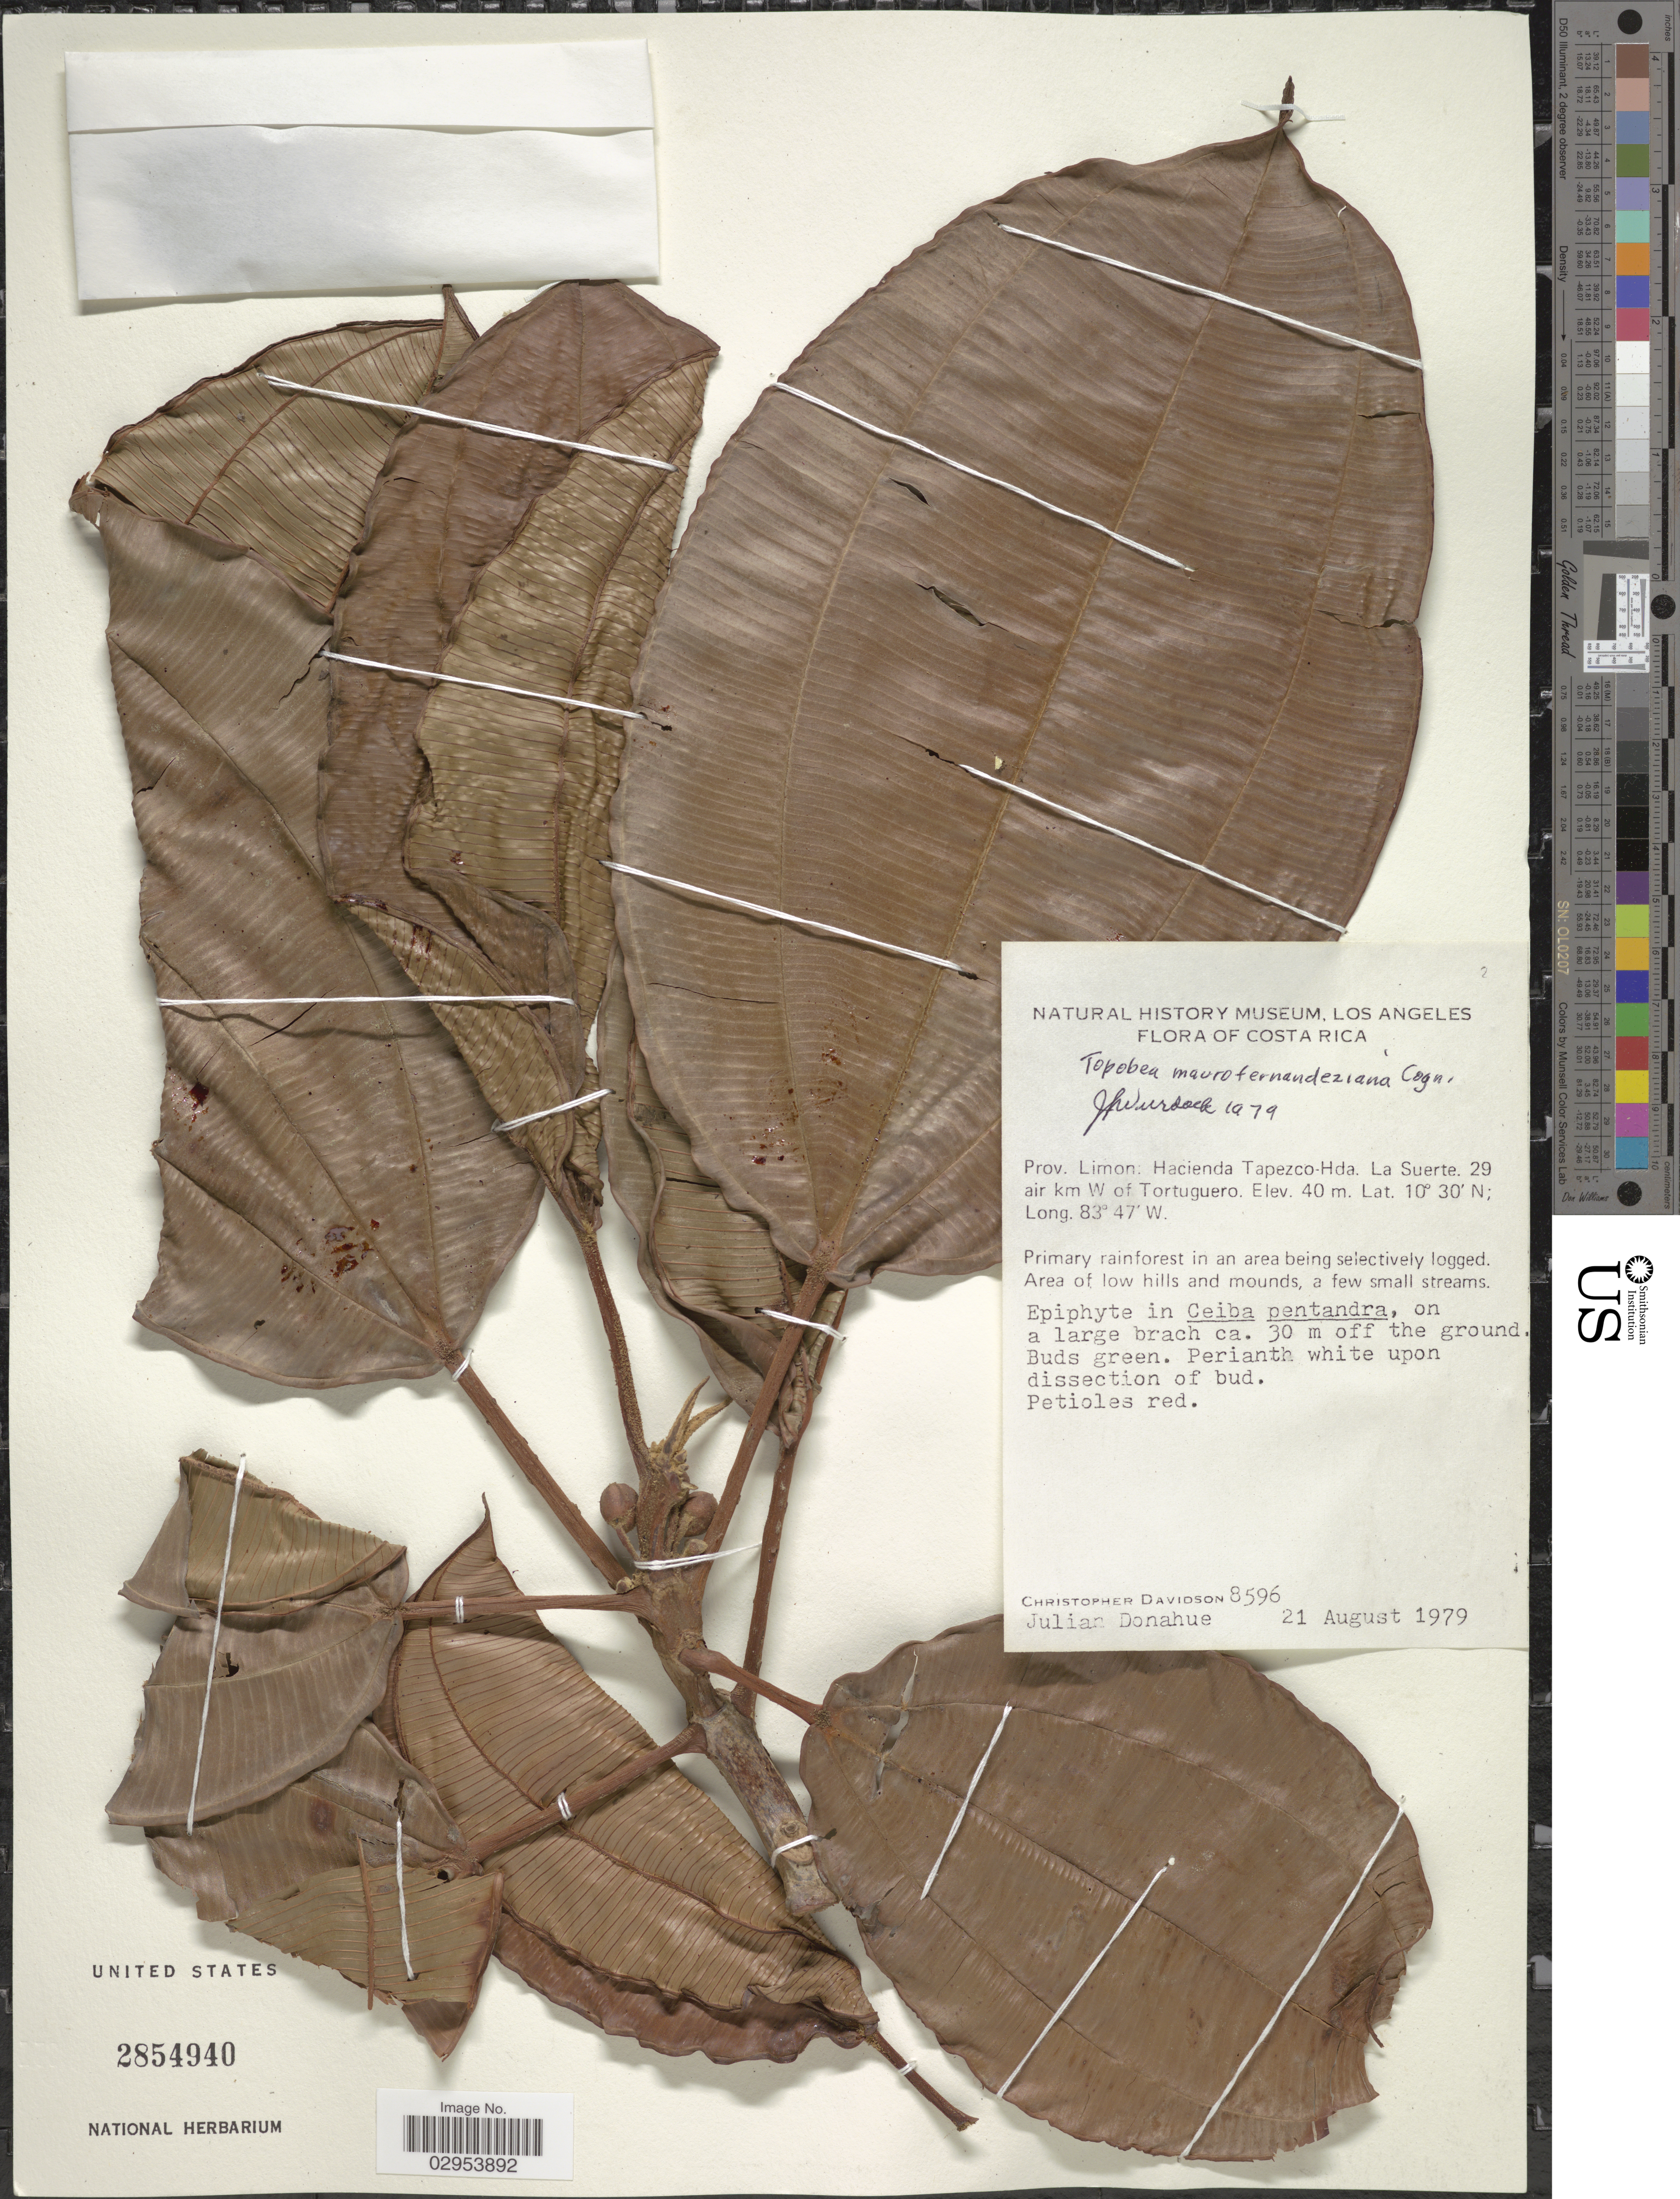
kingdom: Plantae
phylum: Tracheophyta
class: Magnoliopsida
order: Myrtales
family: Melastomataceae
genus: Topobea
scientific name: Topobea maurofernandeziana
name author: Cogn.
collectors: C. Davidson & J. Donahue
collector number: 8596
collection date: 1979-08-21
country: Costa Rica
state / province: Limón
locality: Hacienda Tapezco-Hda. La Suerte. 29 air km W of Tortuguero.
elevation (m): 40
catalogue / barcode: US 2854940